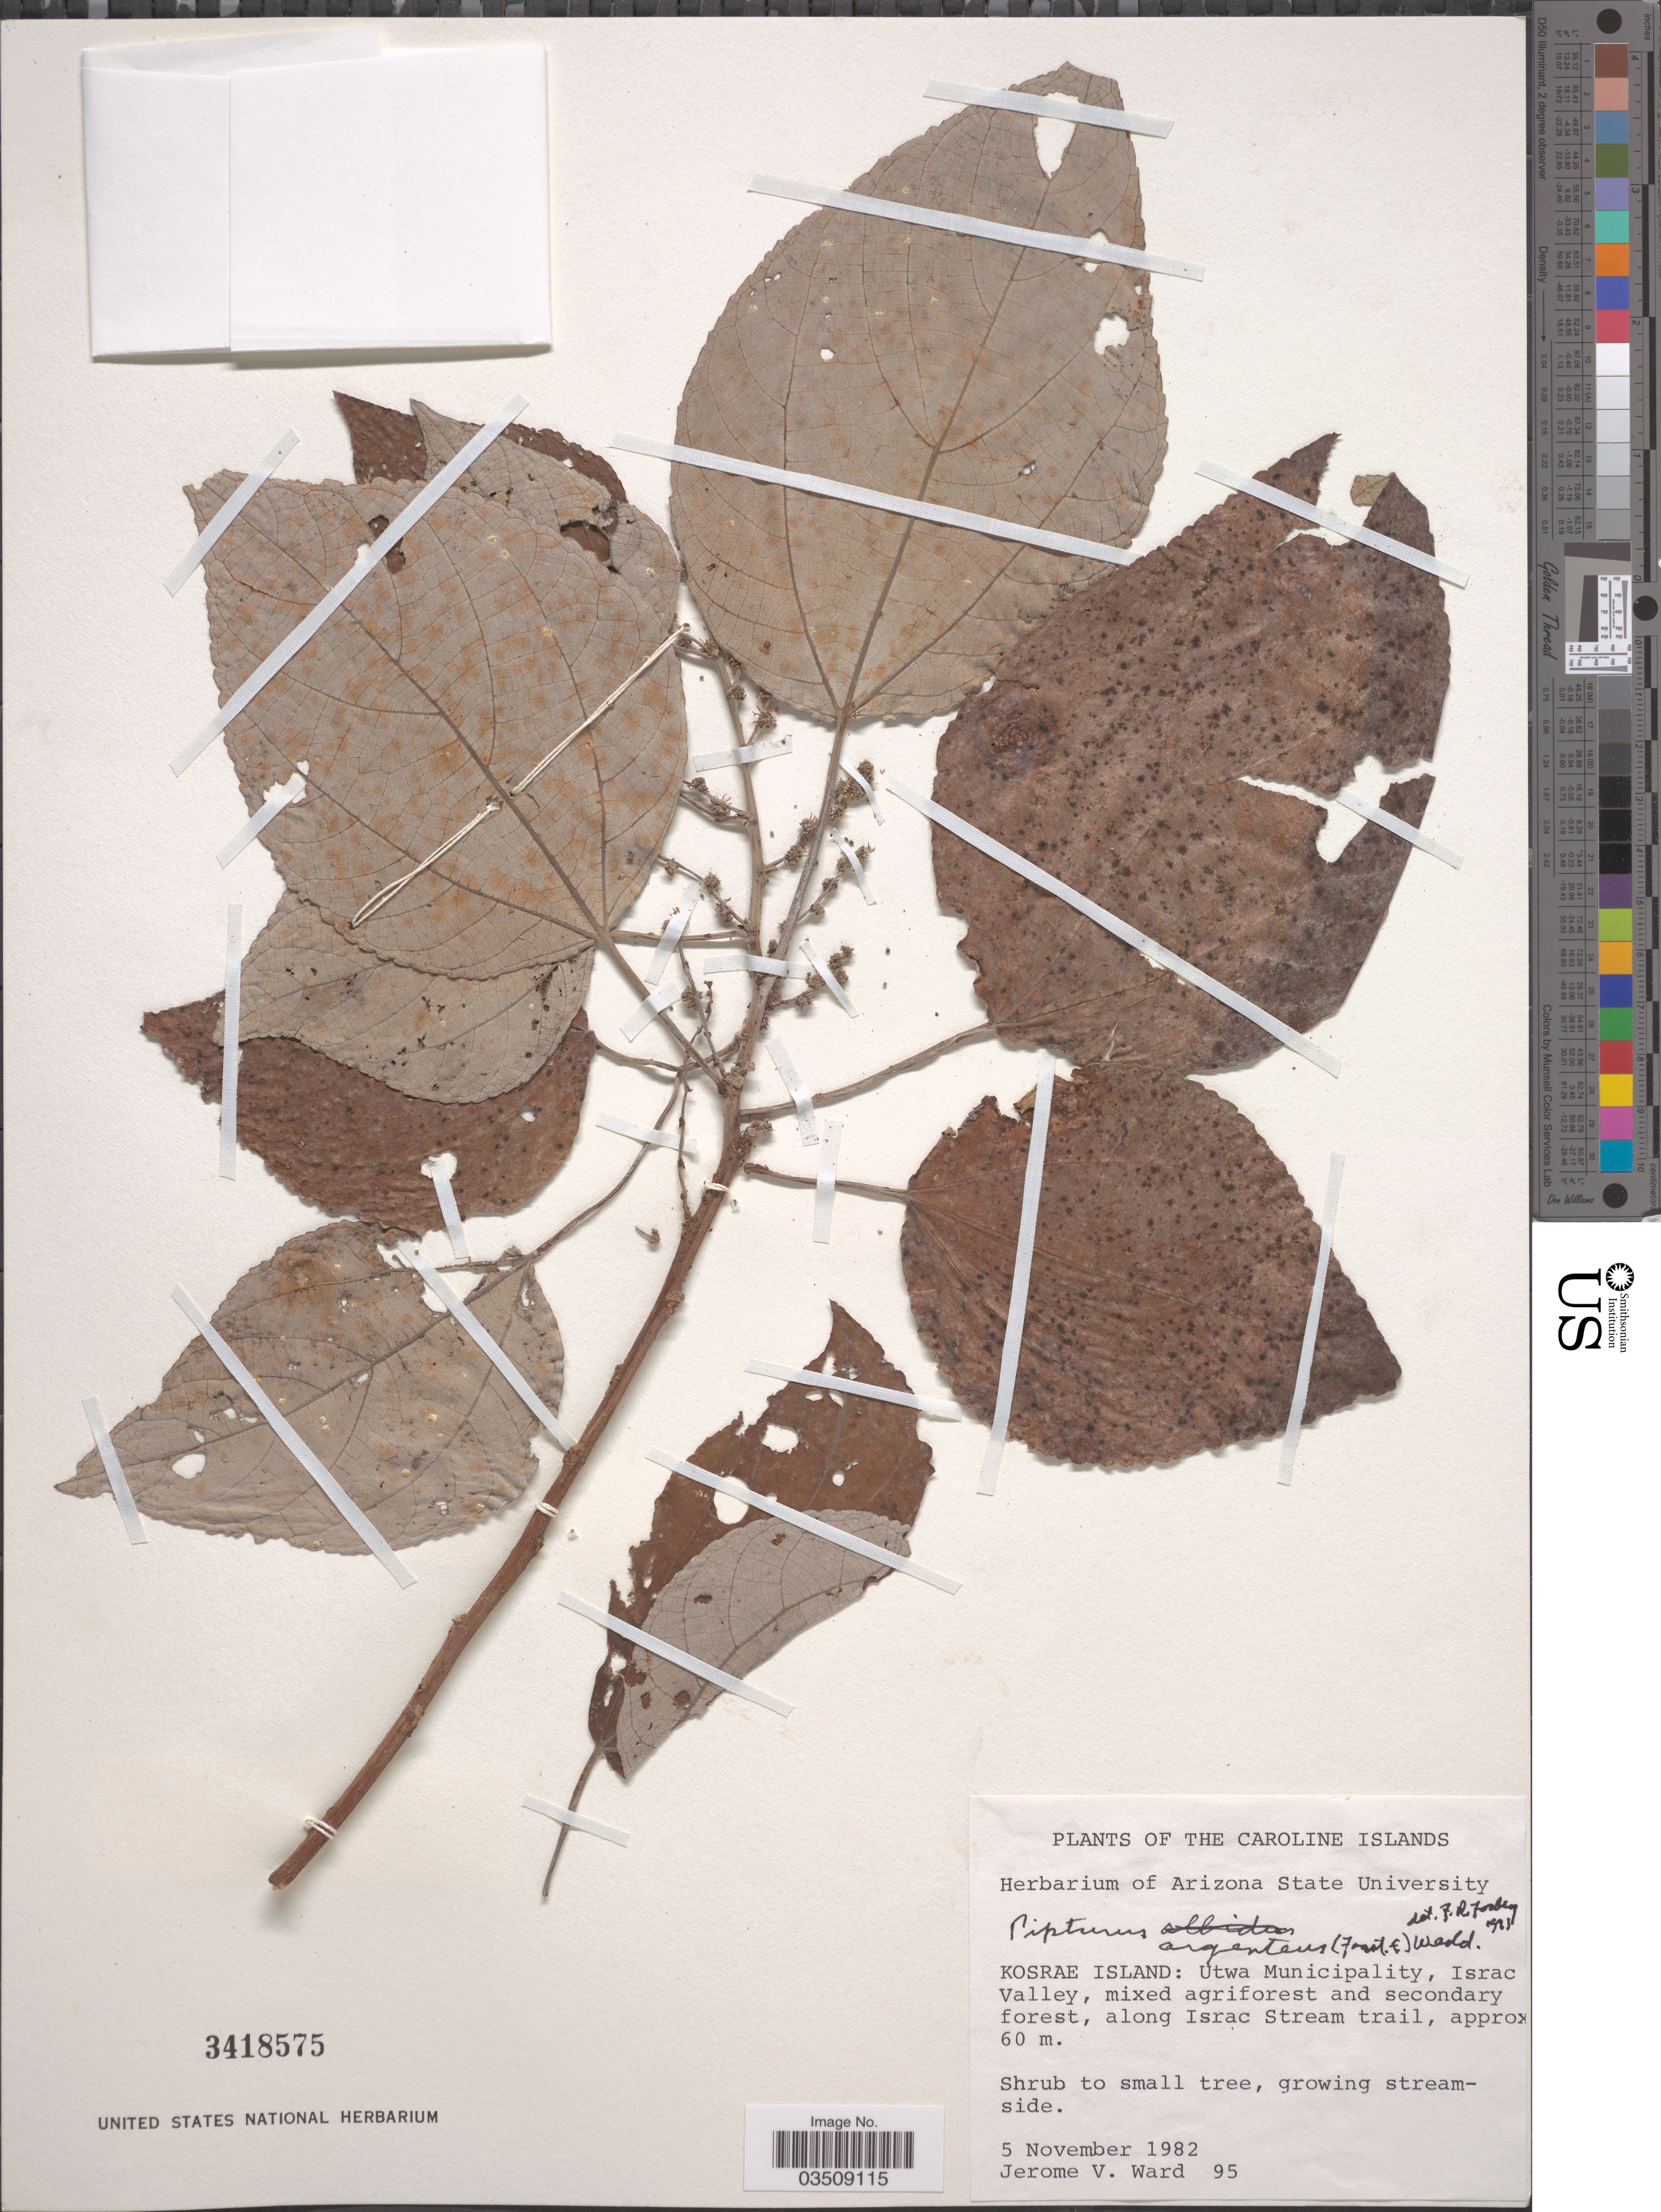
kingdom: Plantae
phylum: Tracheophyta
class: Magnoliopsida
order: Rosales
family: Urticaceae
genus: Pipturus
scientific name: Pipturus argenteus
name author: (G. Forst.) Wedd.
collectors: J. V. Ward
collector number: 95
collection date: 1982-11-05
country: Micronesia, Federated States of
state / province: Kosrae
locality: Caroline Islands. Kosrae Island: Utwa Municipality, Israc Valley, mixed agriforest and secondary forest, along Israc Stream trail.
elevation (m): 60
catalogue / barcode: US 3418575